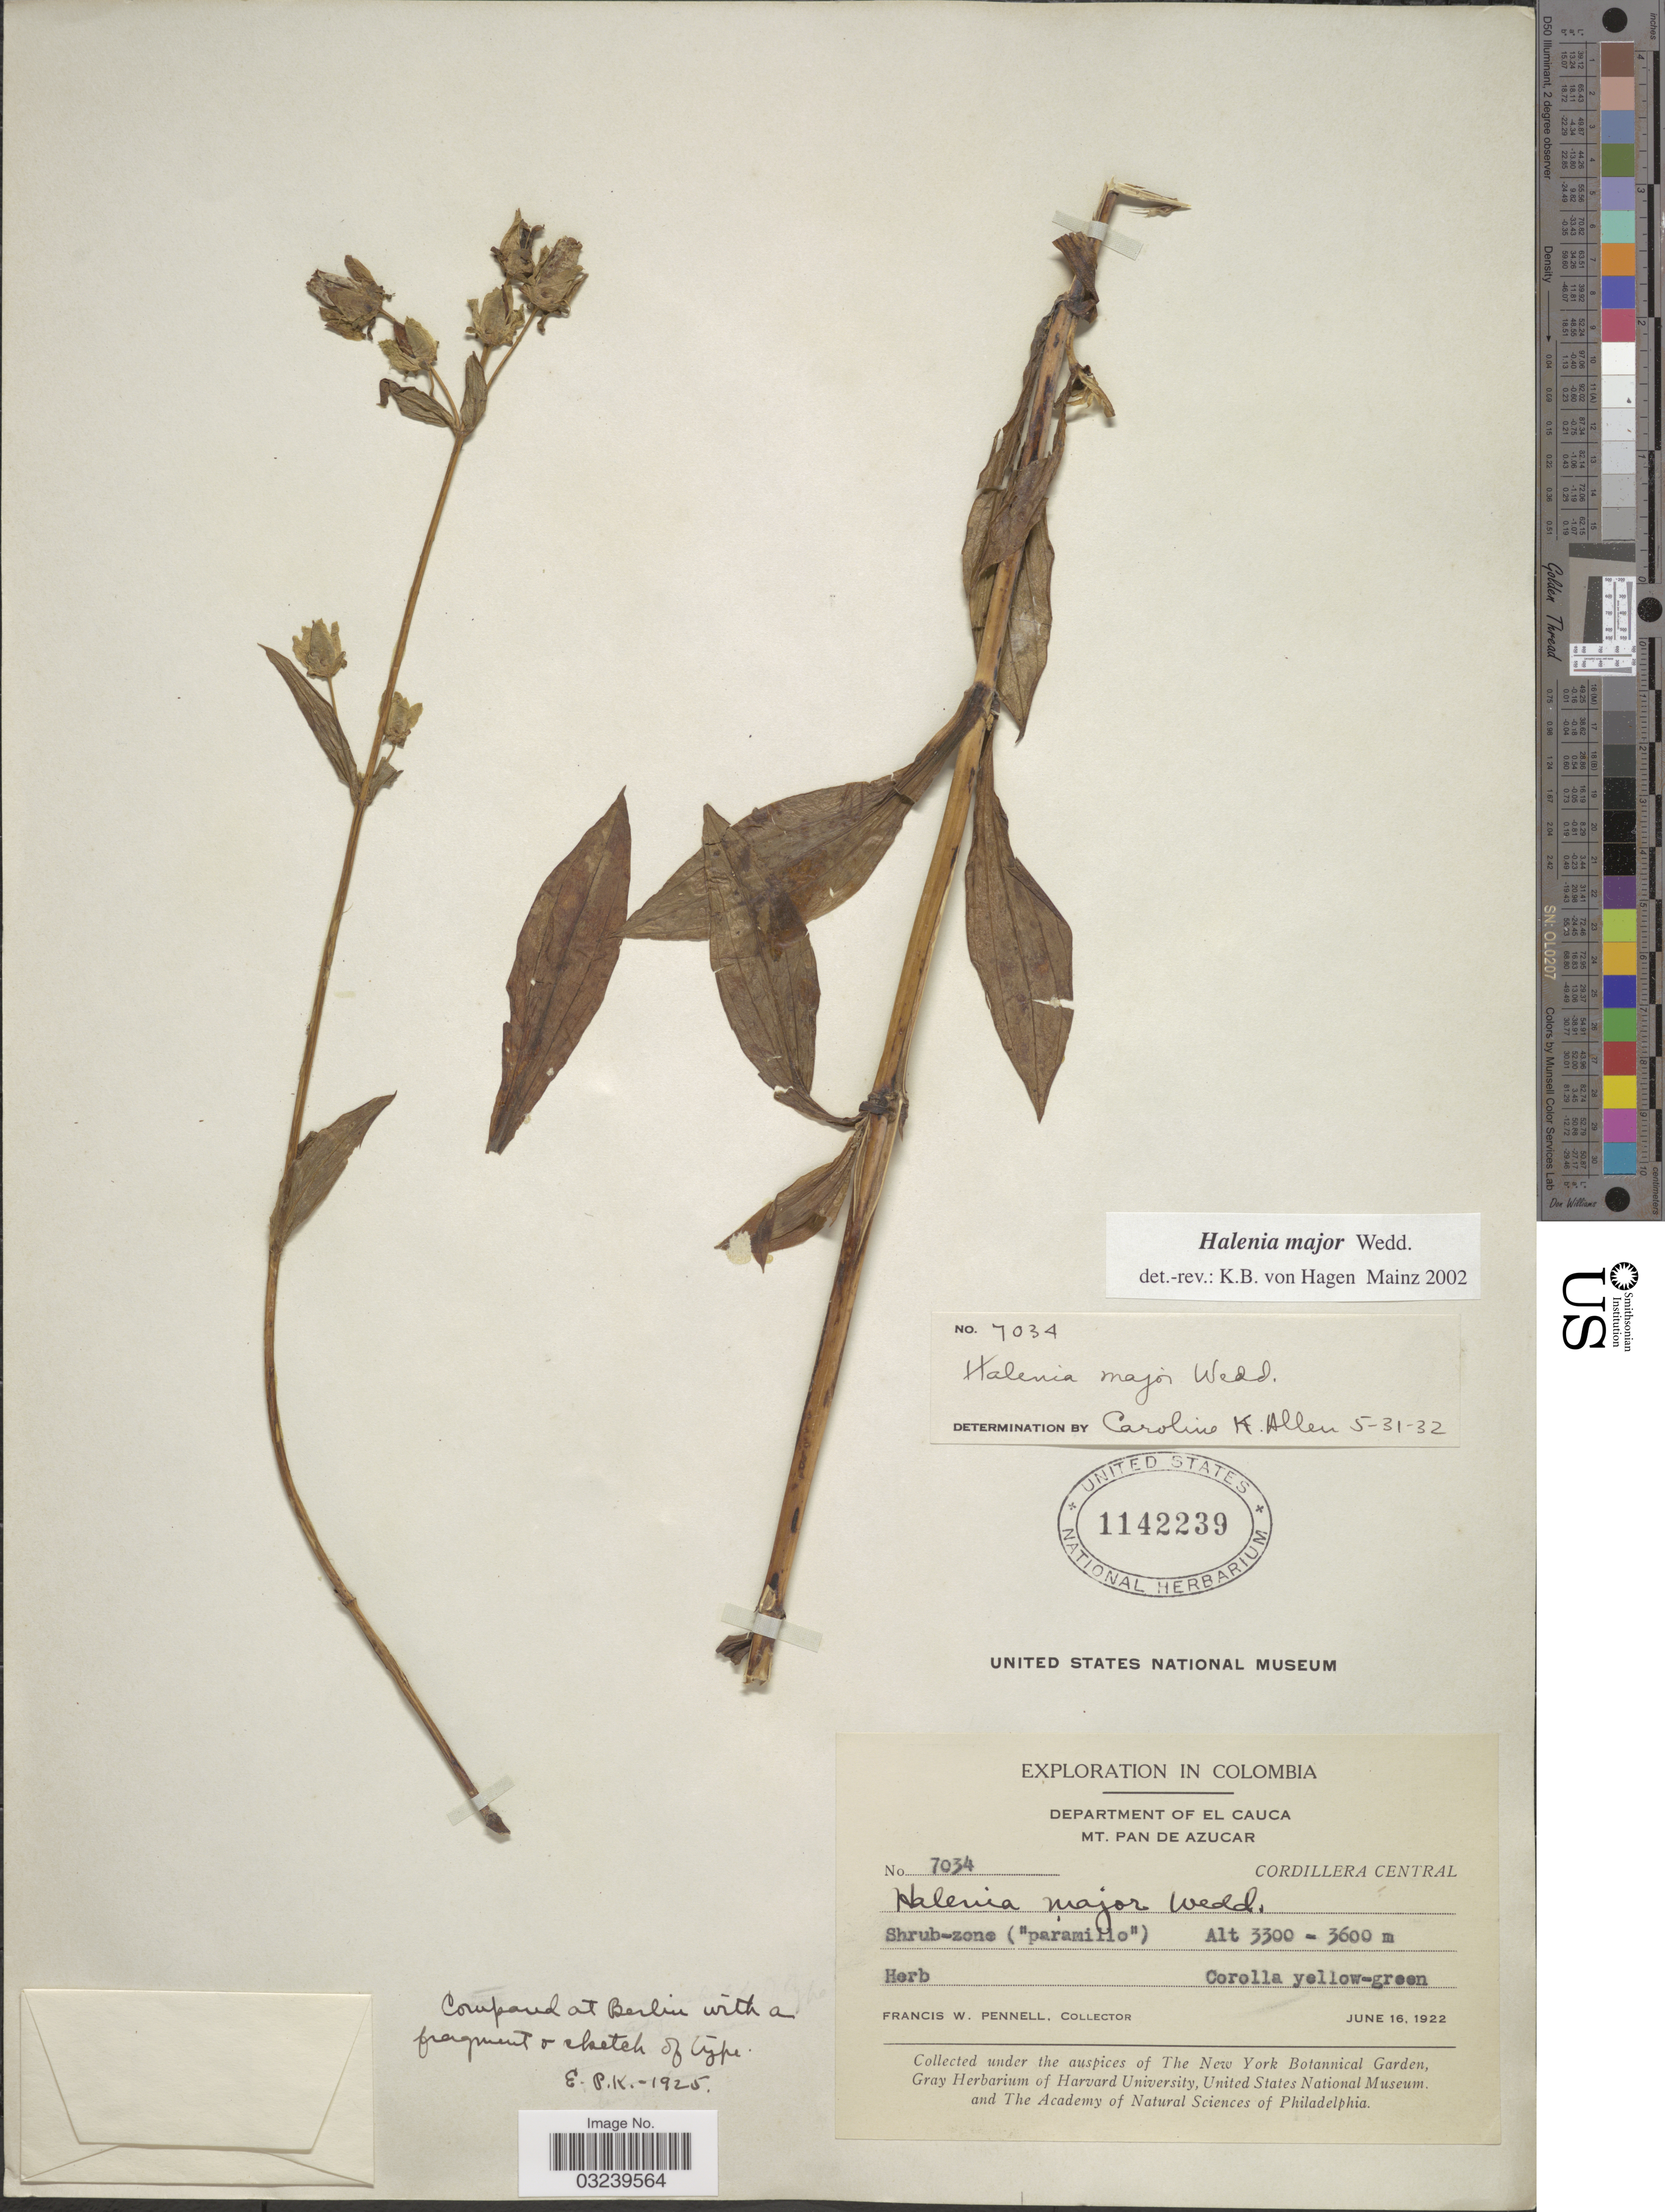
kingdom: Plantae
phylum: Tracheophyta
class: Magnoliopsida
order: Gentianales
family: Gentianaceae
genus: Halenia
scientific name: Halenia major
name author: Wedd.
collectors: F. W. Pennell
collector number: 7034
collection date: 1922-06-16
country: Colombia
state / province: Cauca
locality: Department of El Cauca, Mt. Pan De Azucar, Cordillera Central.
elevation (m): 3300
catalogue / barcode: US 1142239